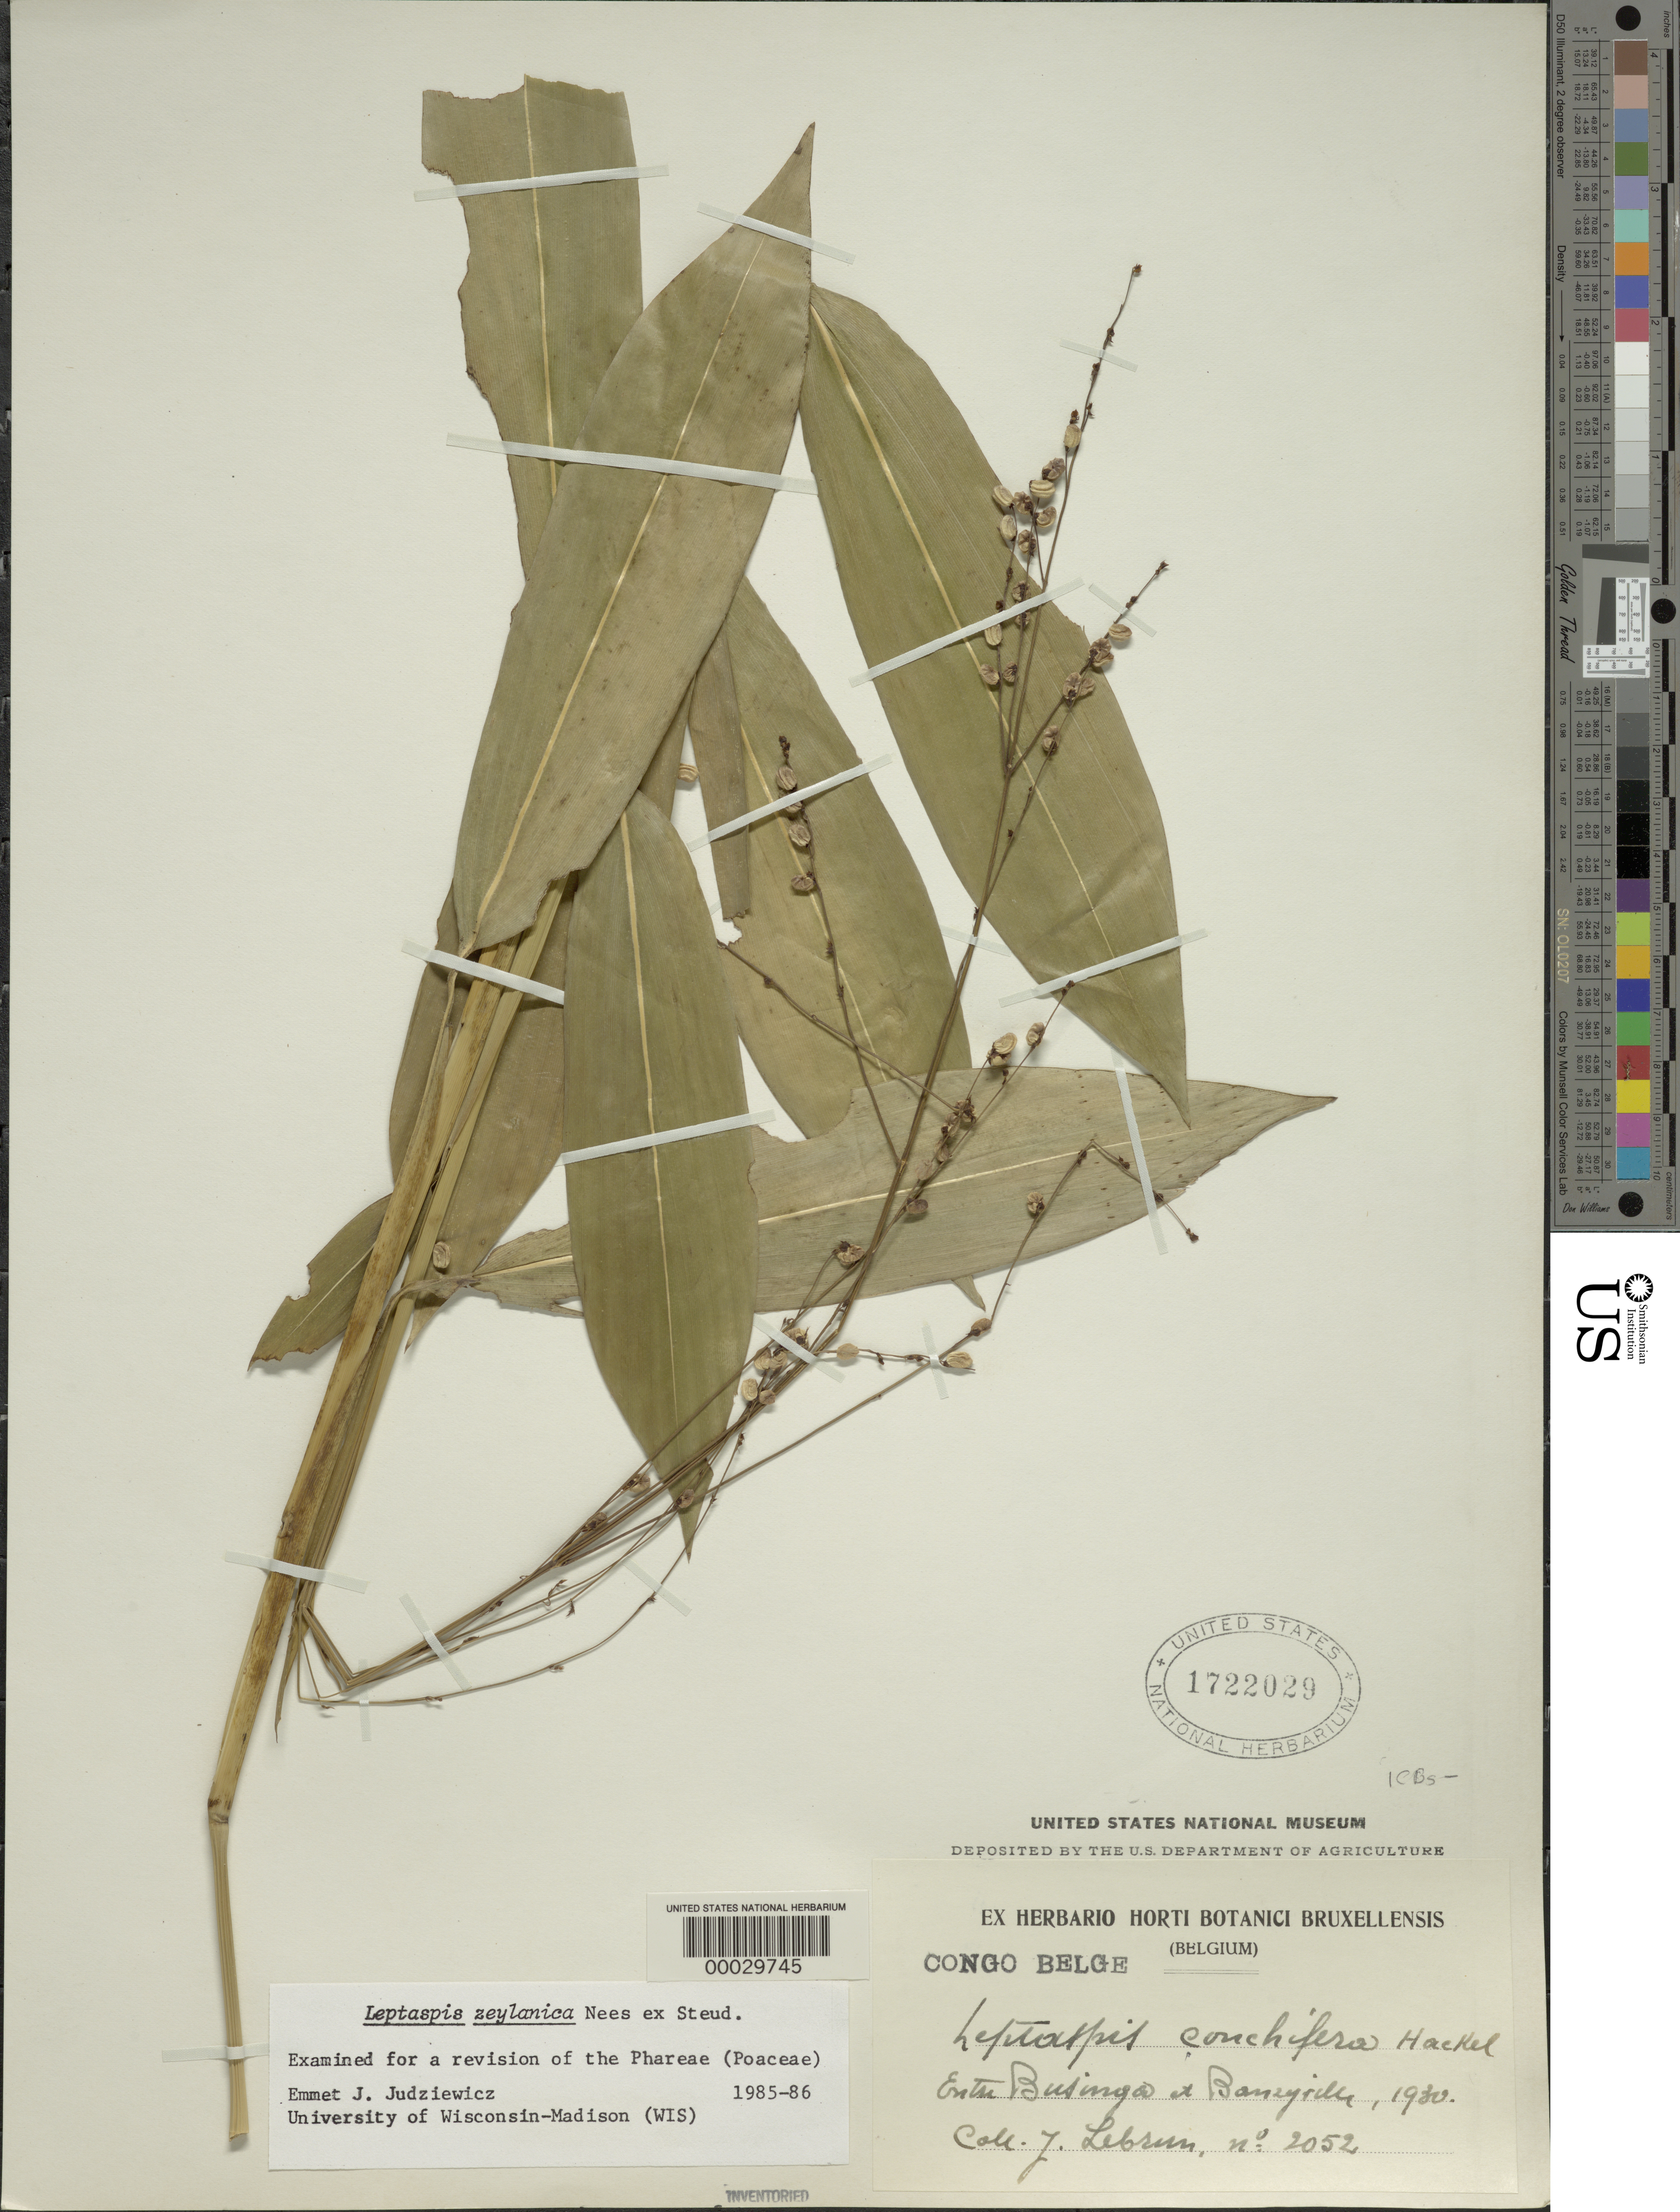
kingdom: Plantae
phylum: Tracheophyta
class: Liliopsida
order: Poales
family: Poaceae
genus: Leptaspis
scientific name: Leptaspis zeylanica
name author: Nees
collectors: J. A. Lebrun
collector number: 2052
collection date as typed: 1930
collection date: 1930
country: Congo, Democratic Republic of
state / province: Équateur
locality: Busingo, banzyville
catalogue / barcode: US 1722029